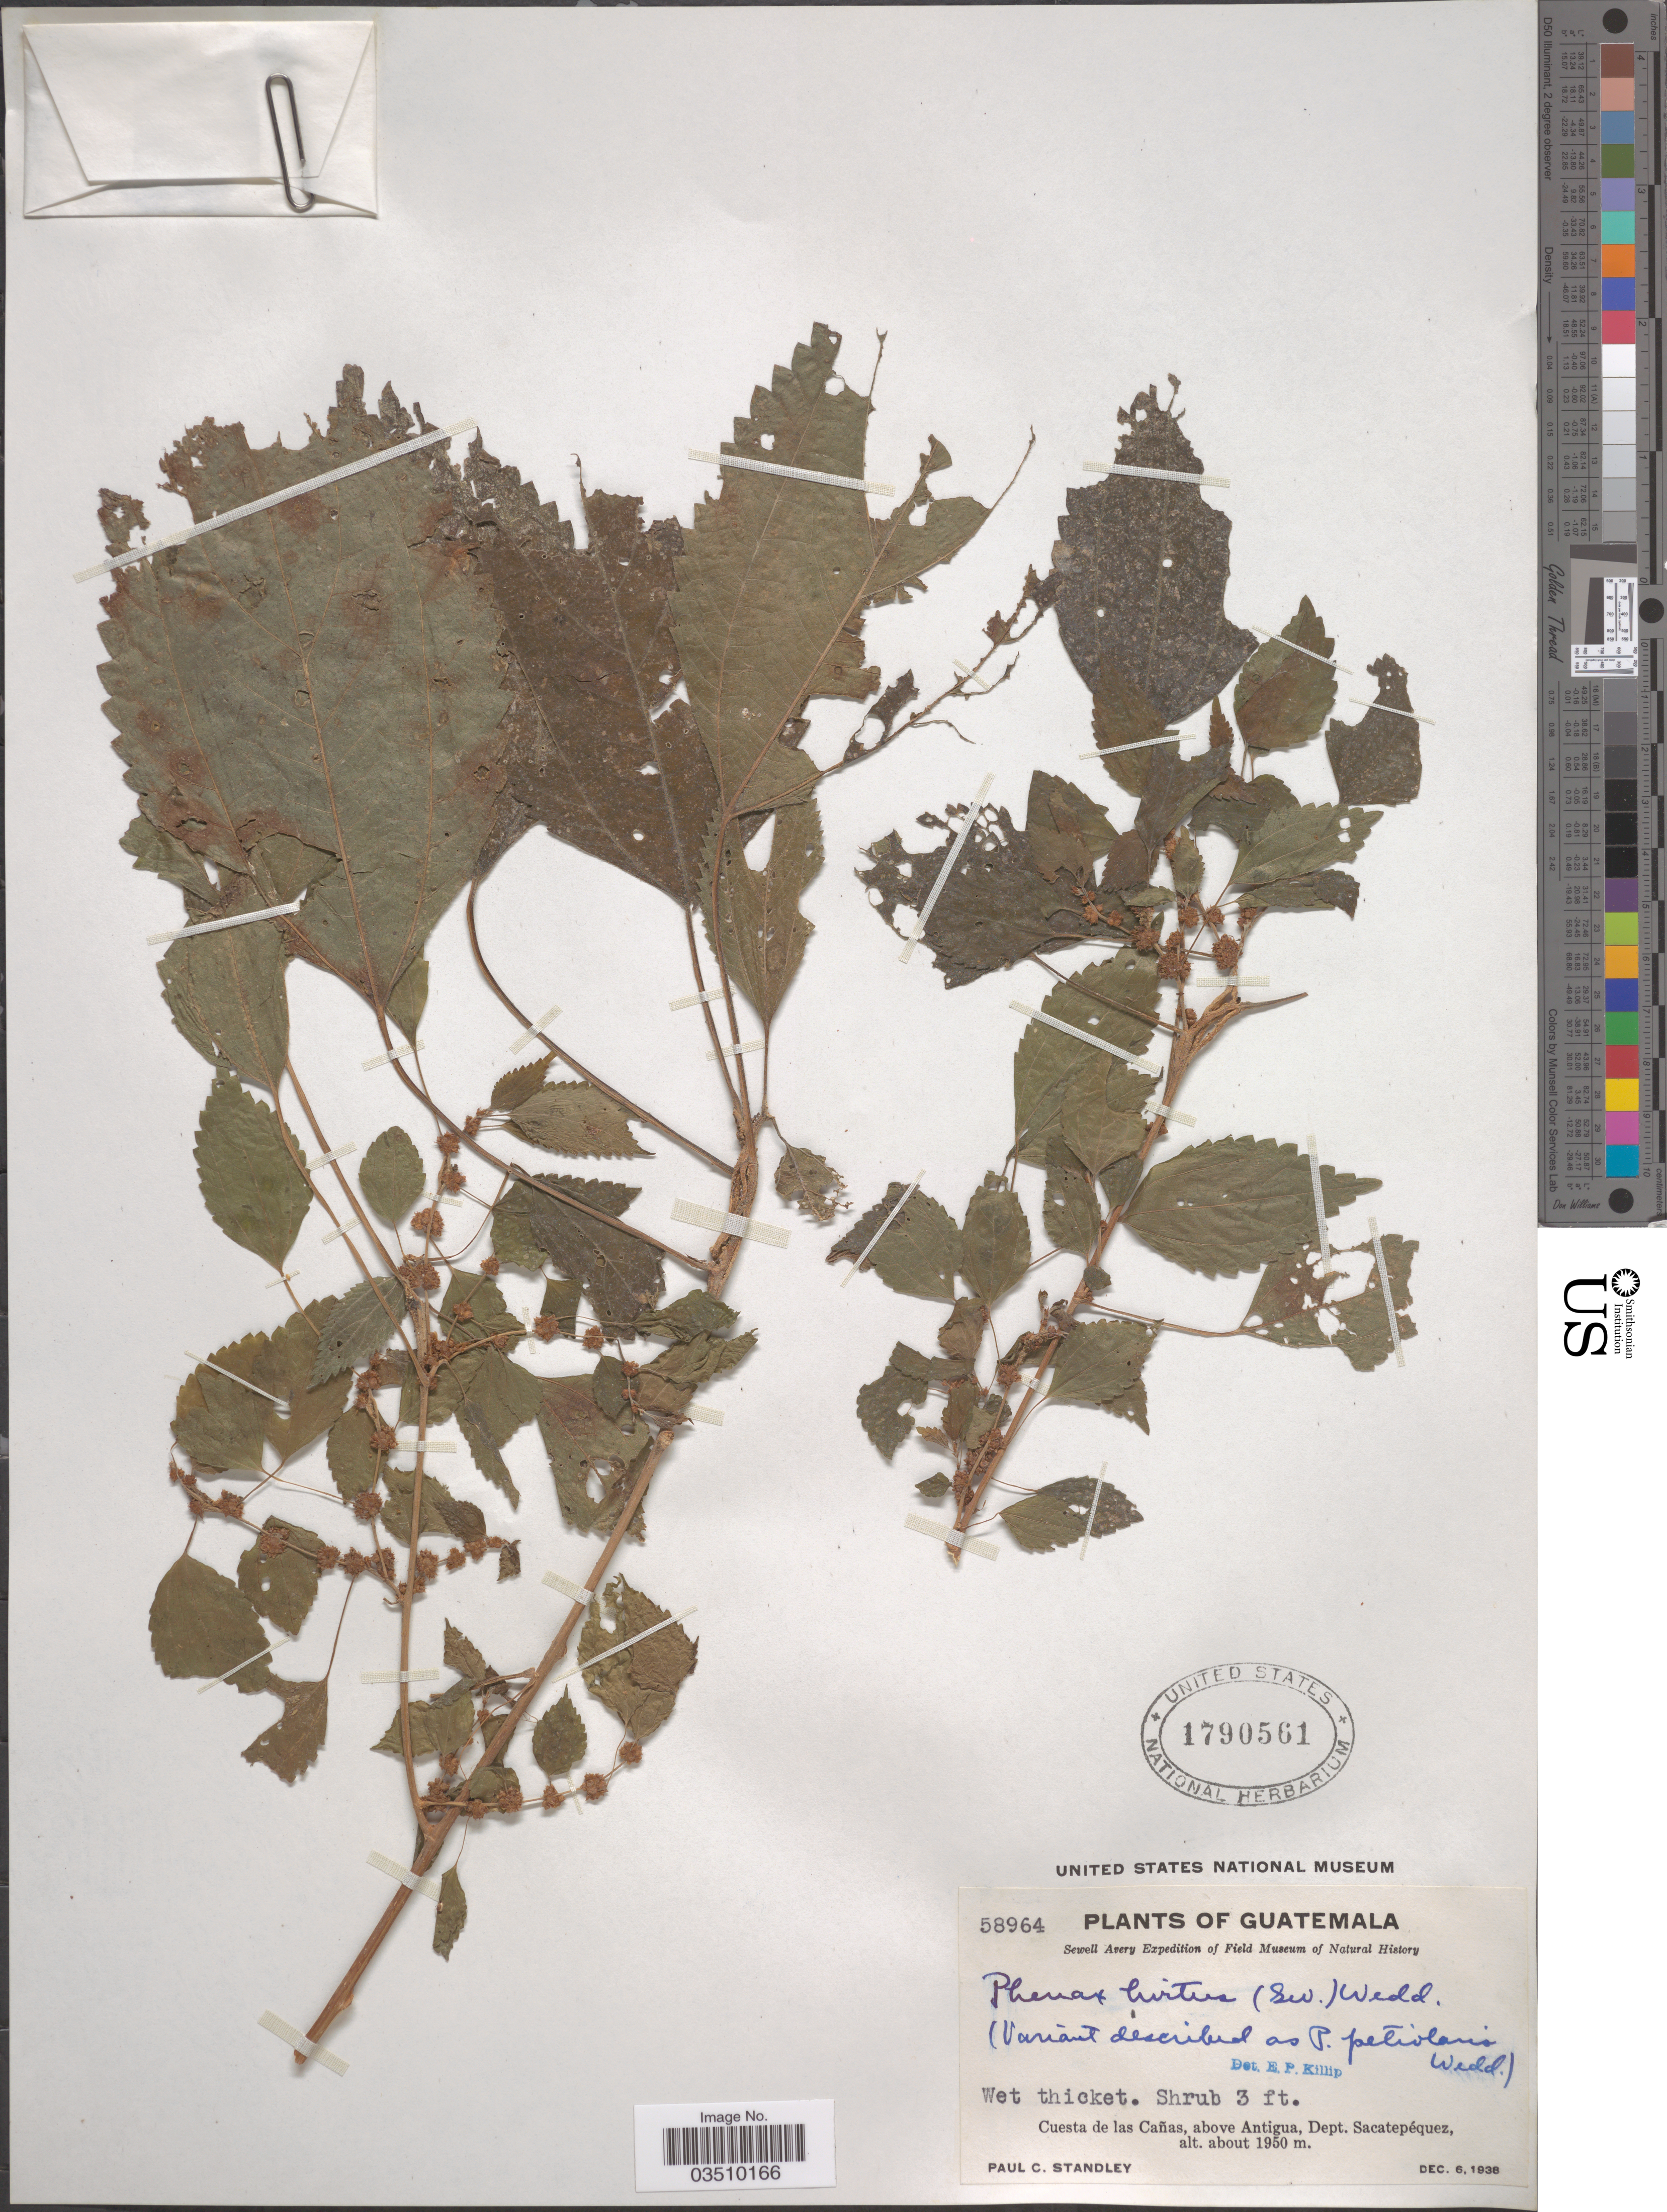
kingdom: Plantae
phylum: Tracheophyta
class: Magnoliopsida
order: Rosales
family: Urticaceae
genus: Phenax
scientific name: Phenax hirtus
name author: (Sw.) Wedd.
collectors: P. C. Standley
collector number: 58964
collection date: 1938-12-06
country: Guatemala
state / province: Sacatepequez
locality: Cuesta de las Cañas, above Antigua, Dept. Sacatepéquez.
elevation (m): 1950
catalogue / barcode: US 1790561